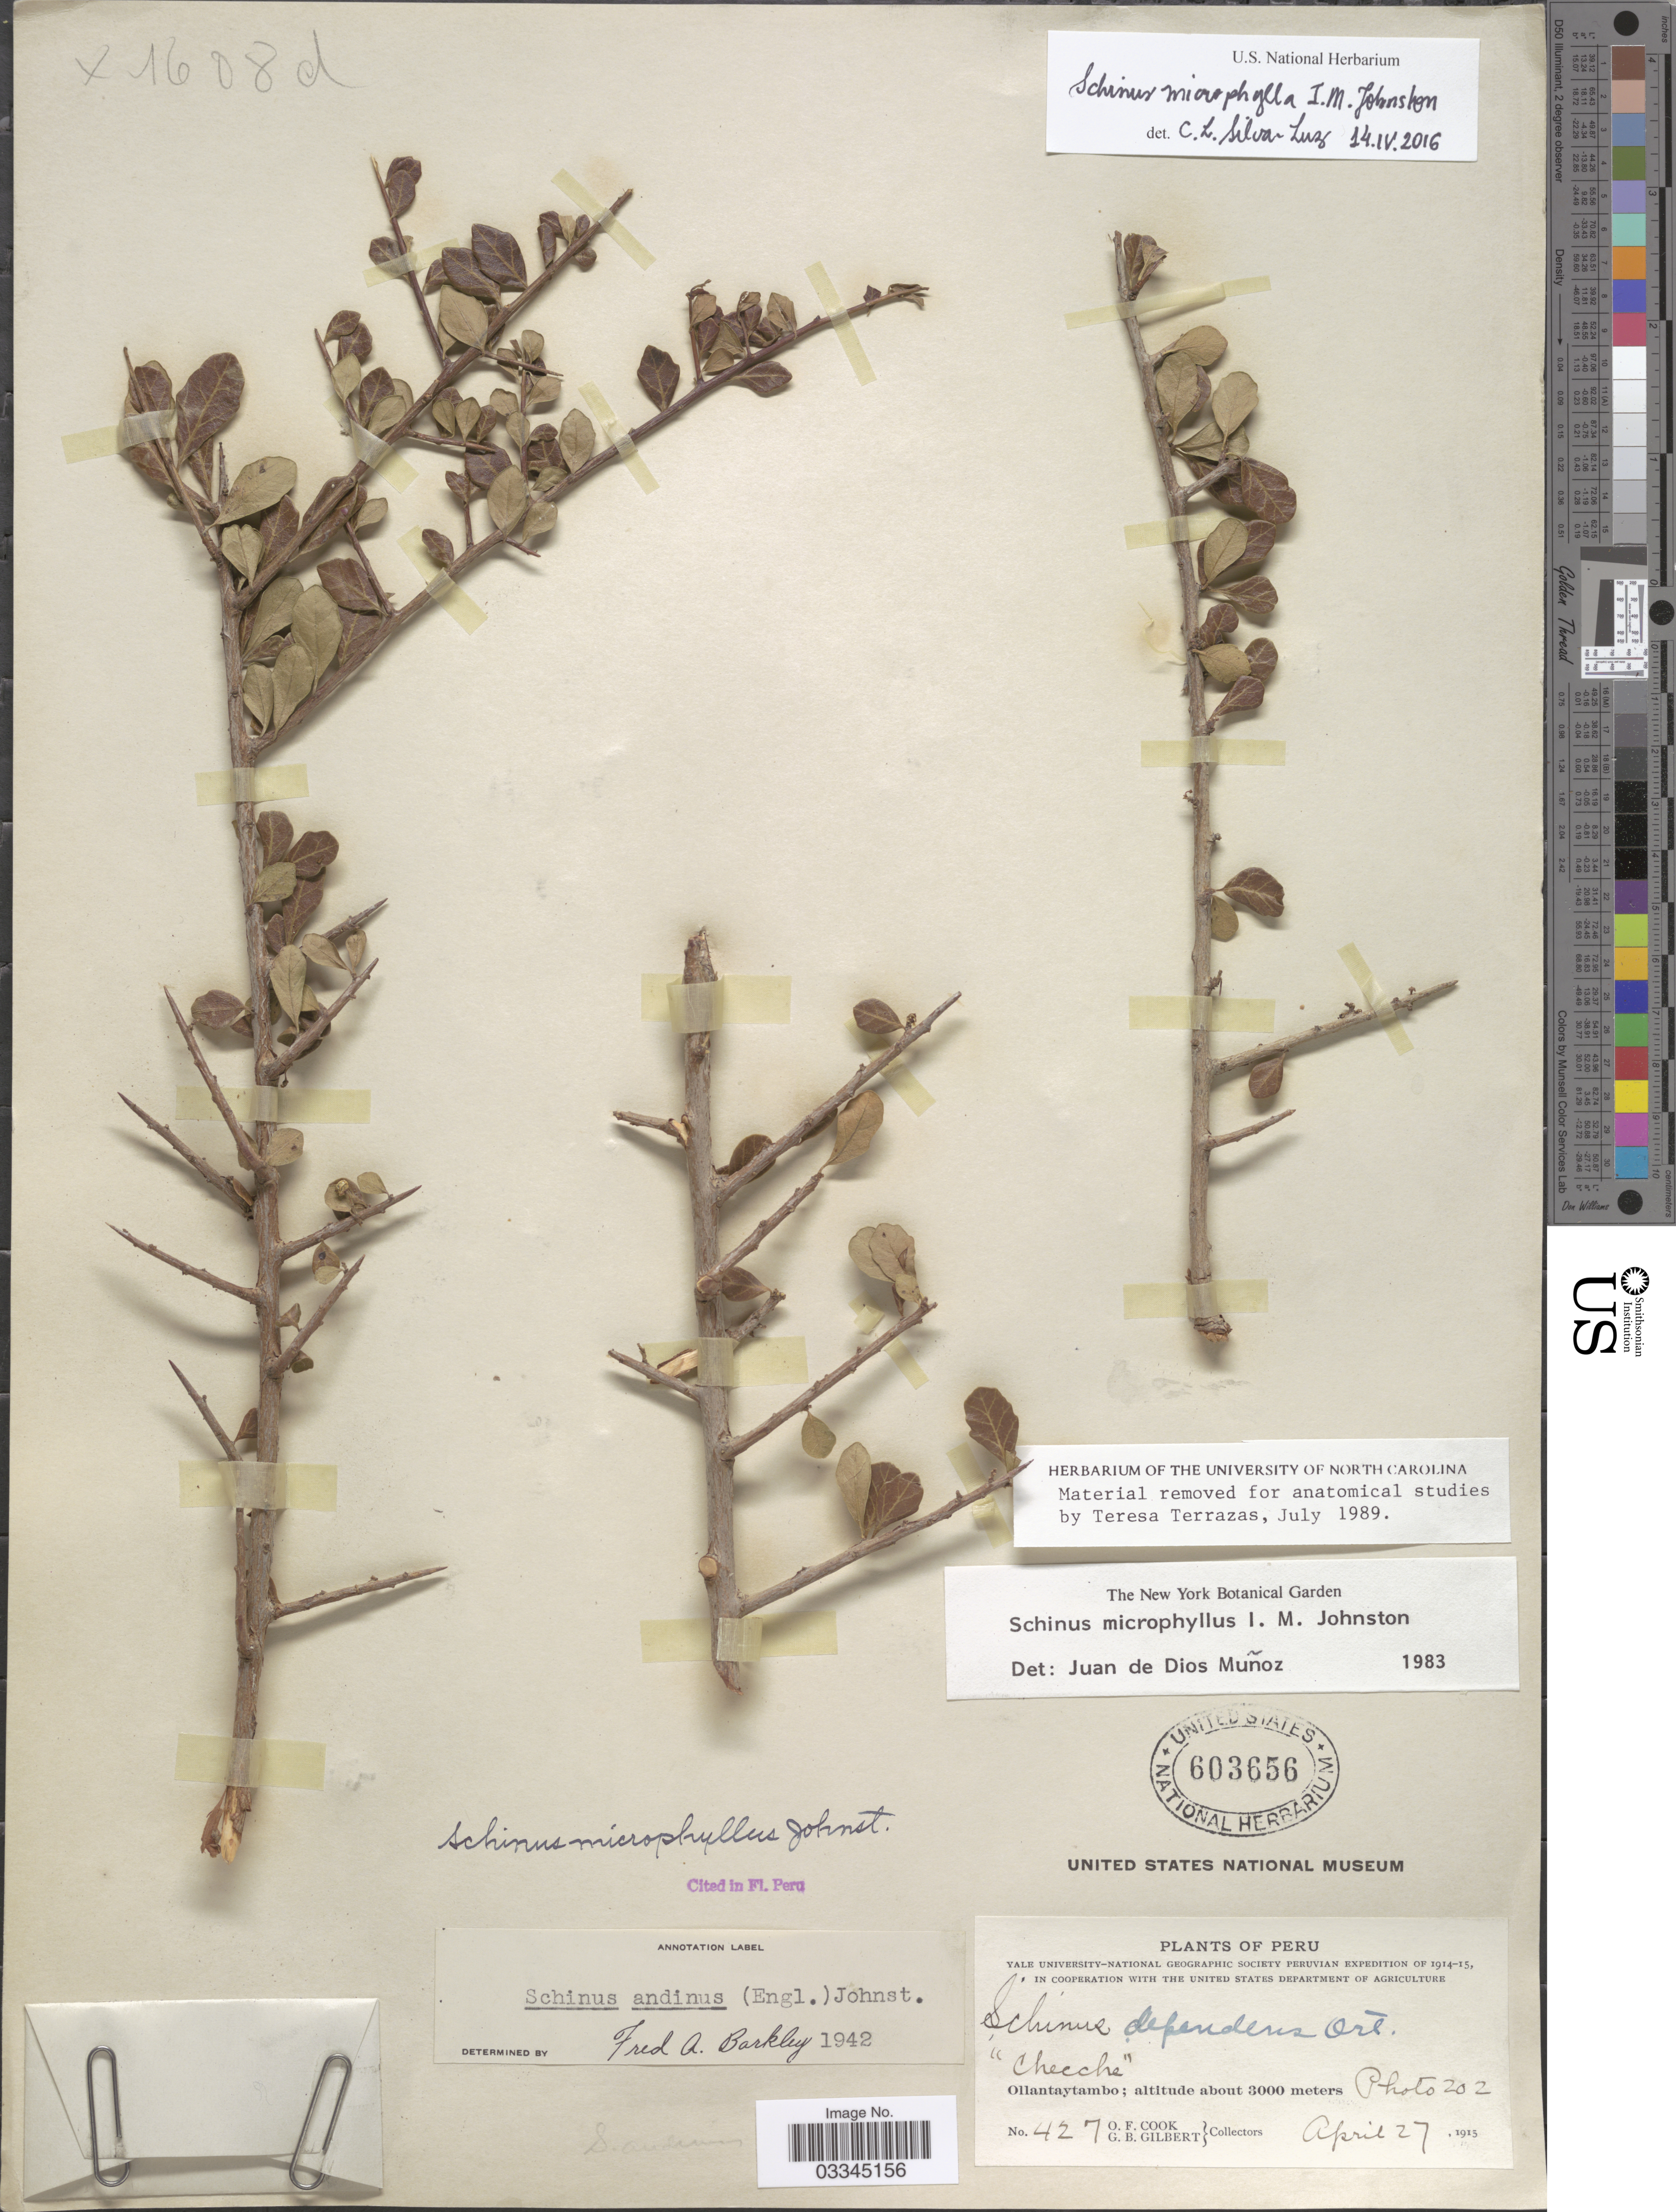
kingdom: Plantae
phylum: Tracheophyta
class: Magnoliopsida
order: Sapindales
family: Anacardiaceae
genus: Schinus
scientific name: Schinus microphylla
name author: I.M. Johnst.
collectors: O. F. Cook & G. B. Gilbert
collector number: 427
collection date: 1915-04-27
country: Peru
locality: Ollantaytambo.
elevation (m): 3000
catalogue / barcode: US 603656